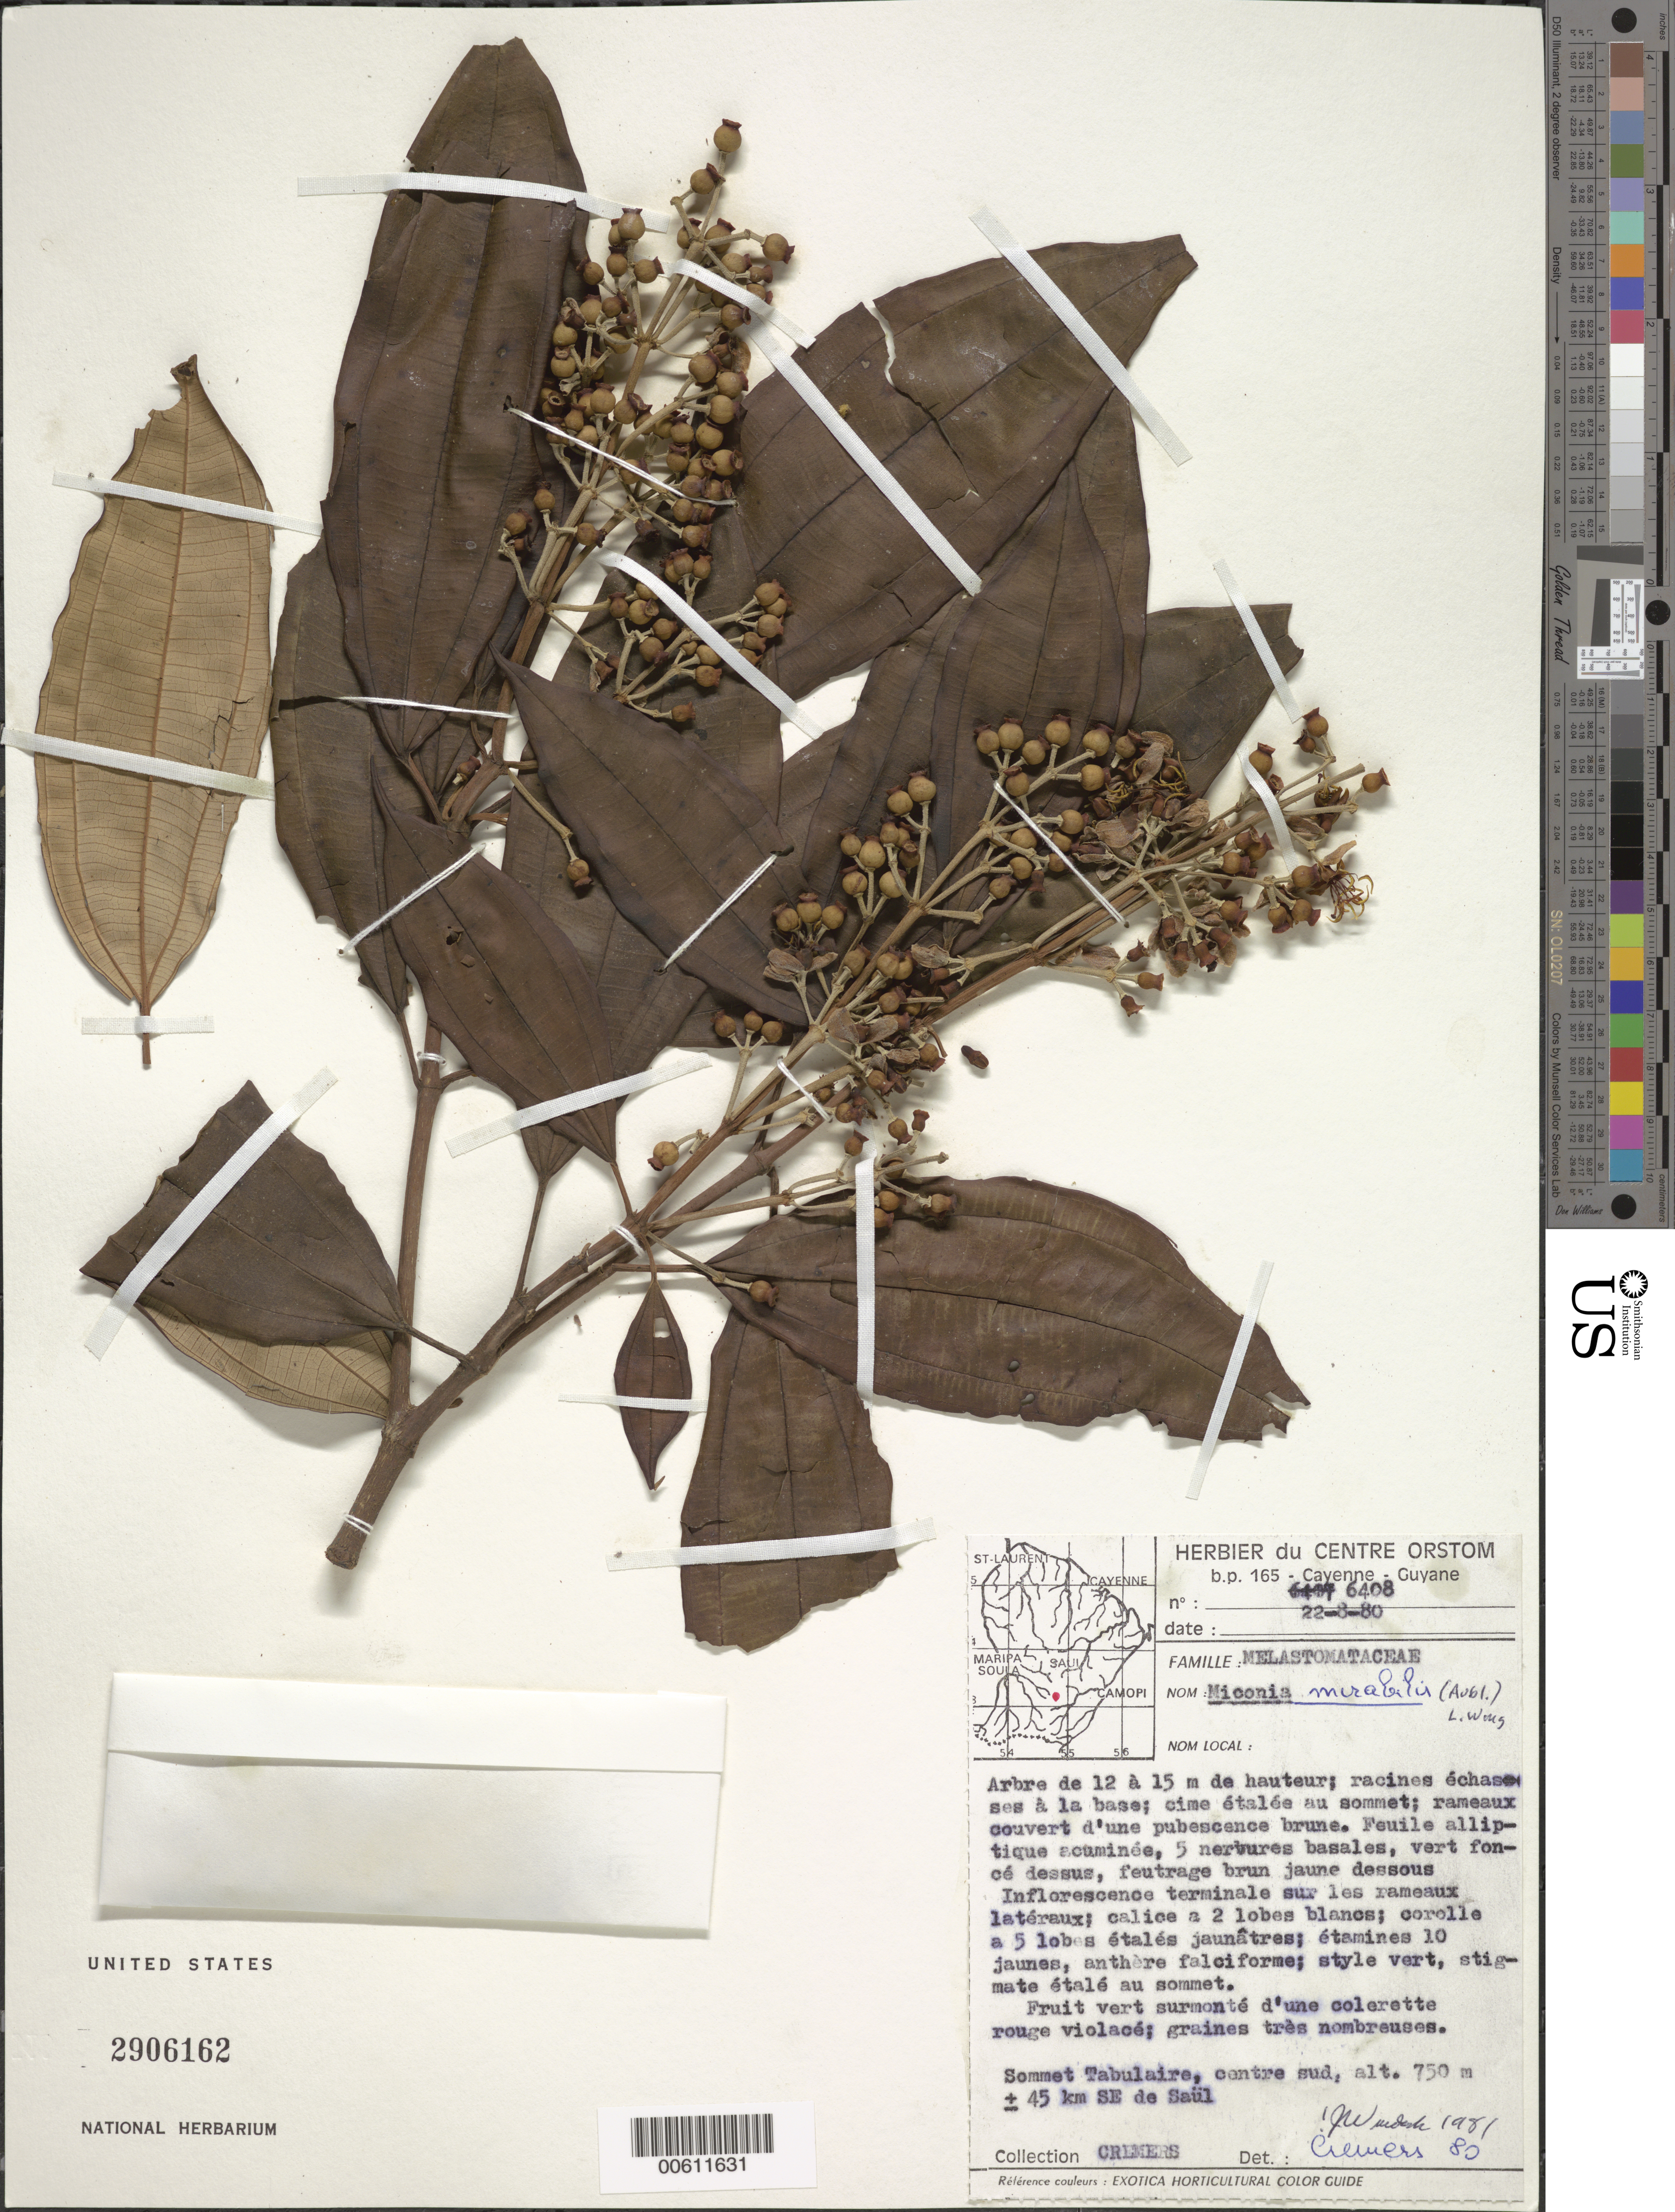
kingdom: Plantae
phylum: Tracheophyta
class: Magnoliopsida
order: Myrtales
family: Melastomataceae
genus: Miconia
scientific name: Miconia mirabilis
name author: (Aubl.) L.O. Williams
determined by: Wurdack, John J., (US), US (UNITED STATES)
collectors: G. Cremers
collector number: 6408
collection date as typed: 22-Aug-80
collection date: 1980-08-22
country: French Guiana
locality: Sommet Tabulaire, ± 45 km SE de Saül; région des Emérillons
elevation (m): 750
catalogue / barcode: US 2906162